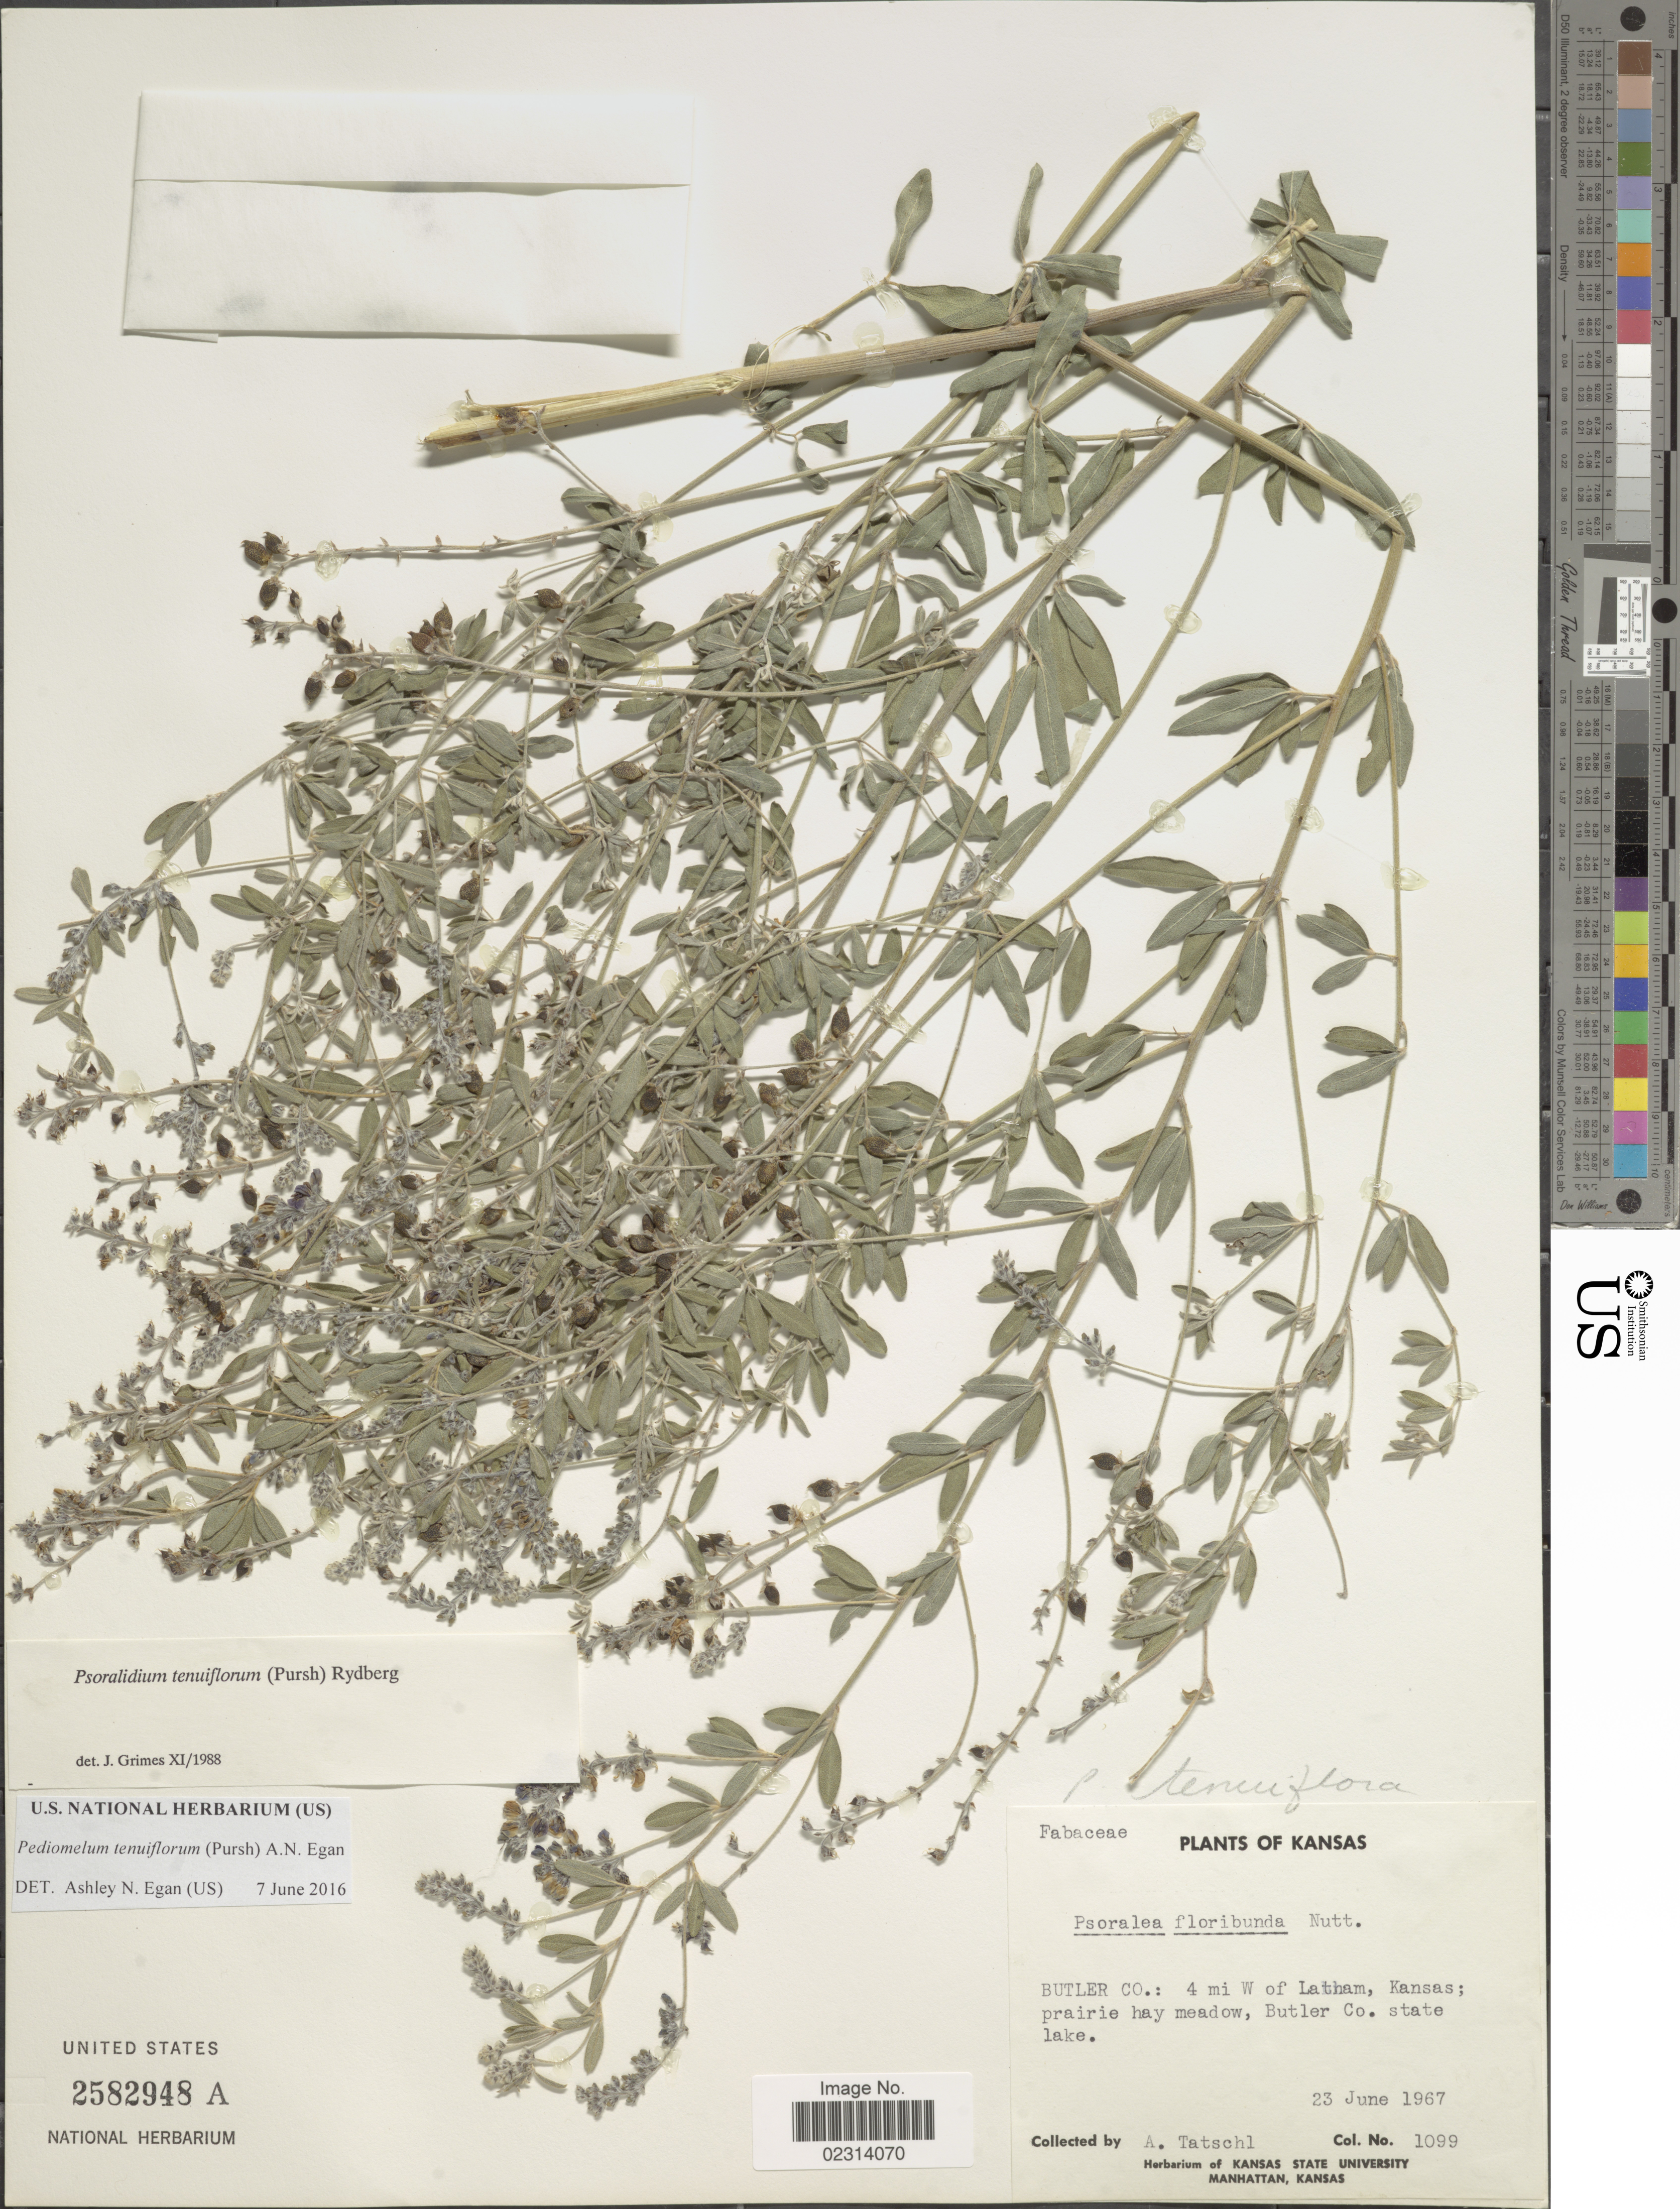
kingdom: Plantae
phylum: Tracheophyta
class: Magnoliopsida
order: Fabales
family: Fabaceae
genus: Psoralidium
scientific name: Psoralidium tenuiflorum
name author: (Pursh) Rydb.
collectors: A. Tatschl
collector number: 1099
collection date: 1967-06-23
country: United States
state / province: Kansas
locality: Butler Co.: 4 mi W of Latham, Kansas: prairie hay meadow, Butler Co., state Lake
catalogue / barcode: US 2582948A